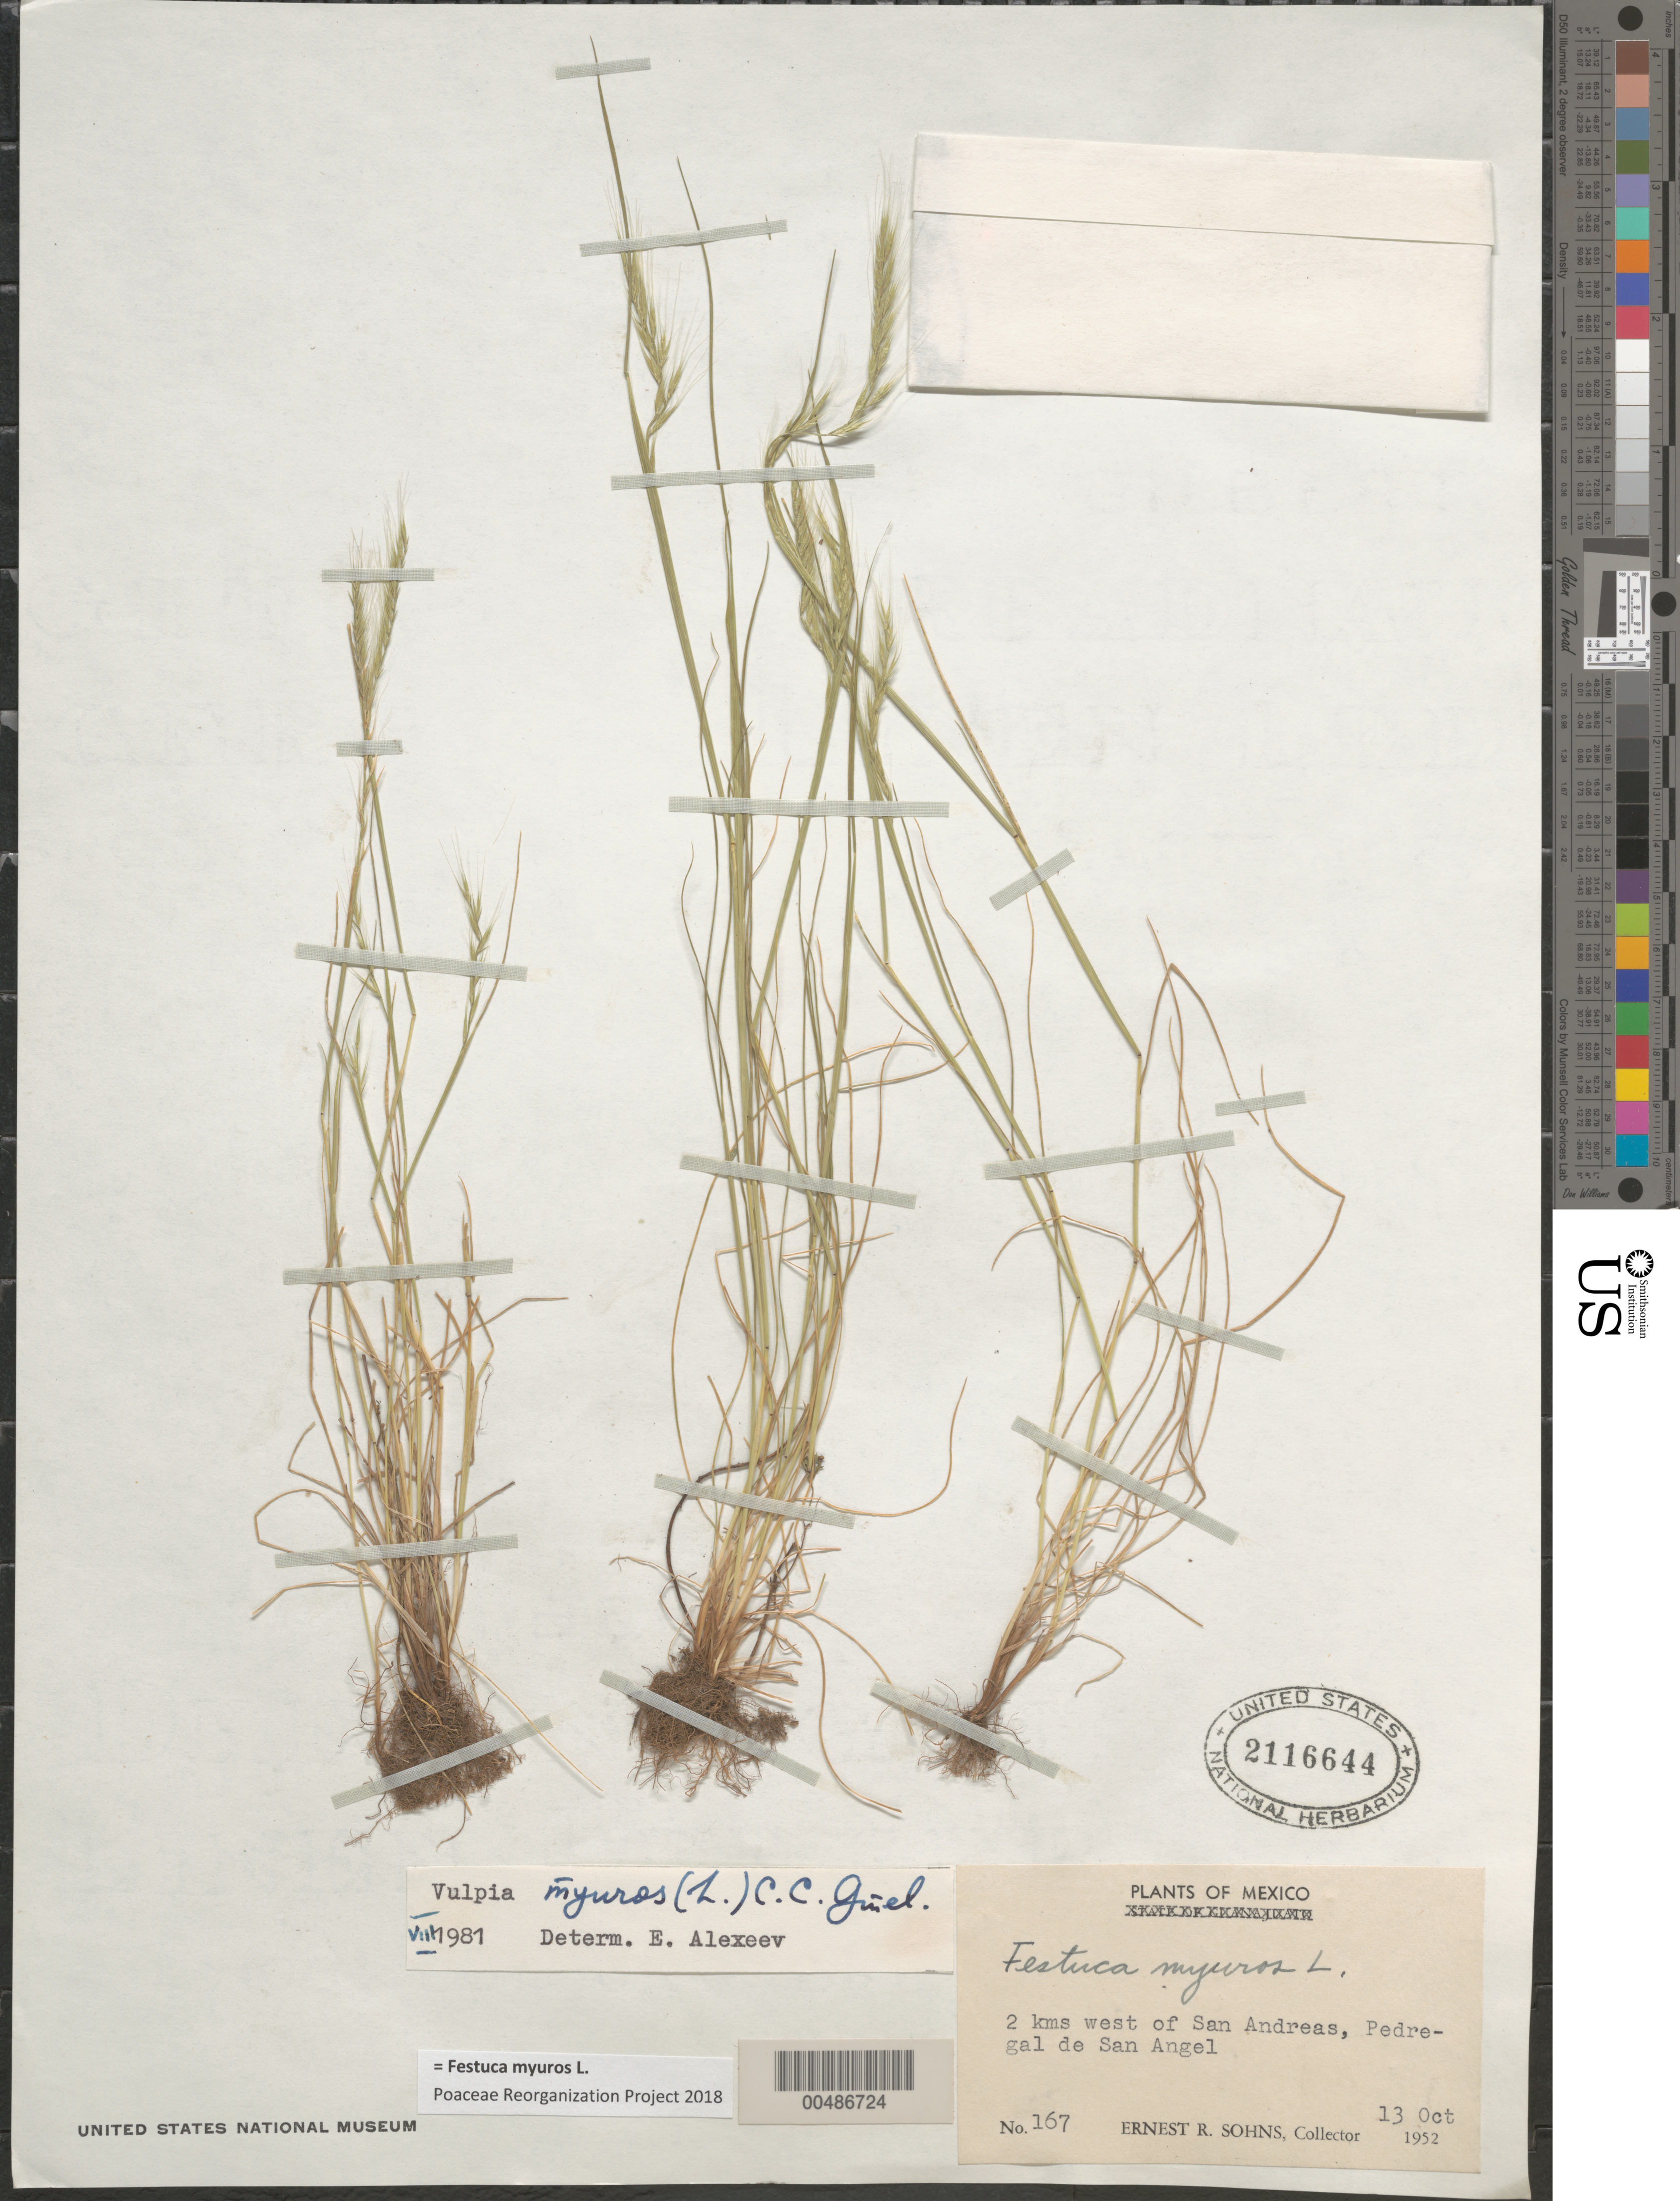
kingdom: Plantae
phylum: Tracheophyta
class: Liliopsida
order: Poales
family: Poaceae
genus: Festuca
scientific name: Festuca myuros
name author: L.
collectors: E. R. Sohns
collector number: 167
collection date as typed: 13 Oct 1952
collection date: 1952-10-13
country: Mexico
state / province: Distrito Federal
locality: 2 km W of San Andreas, Pedregal de San Angel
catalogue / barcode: US 2116644